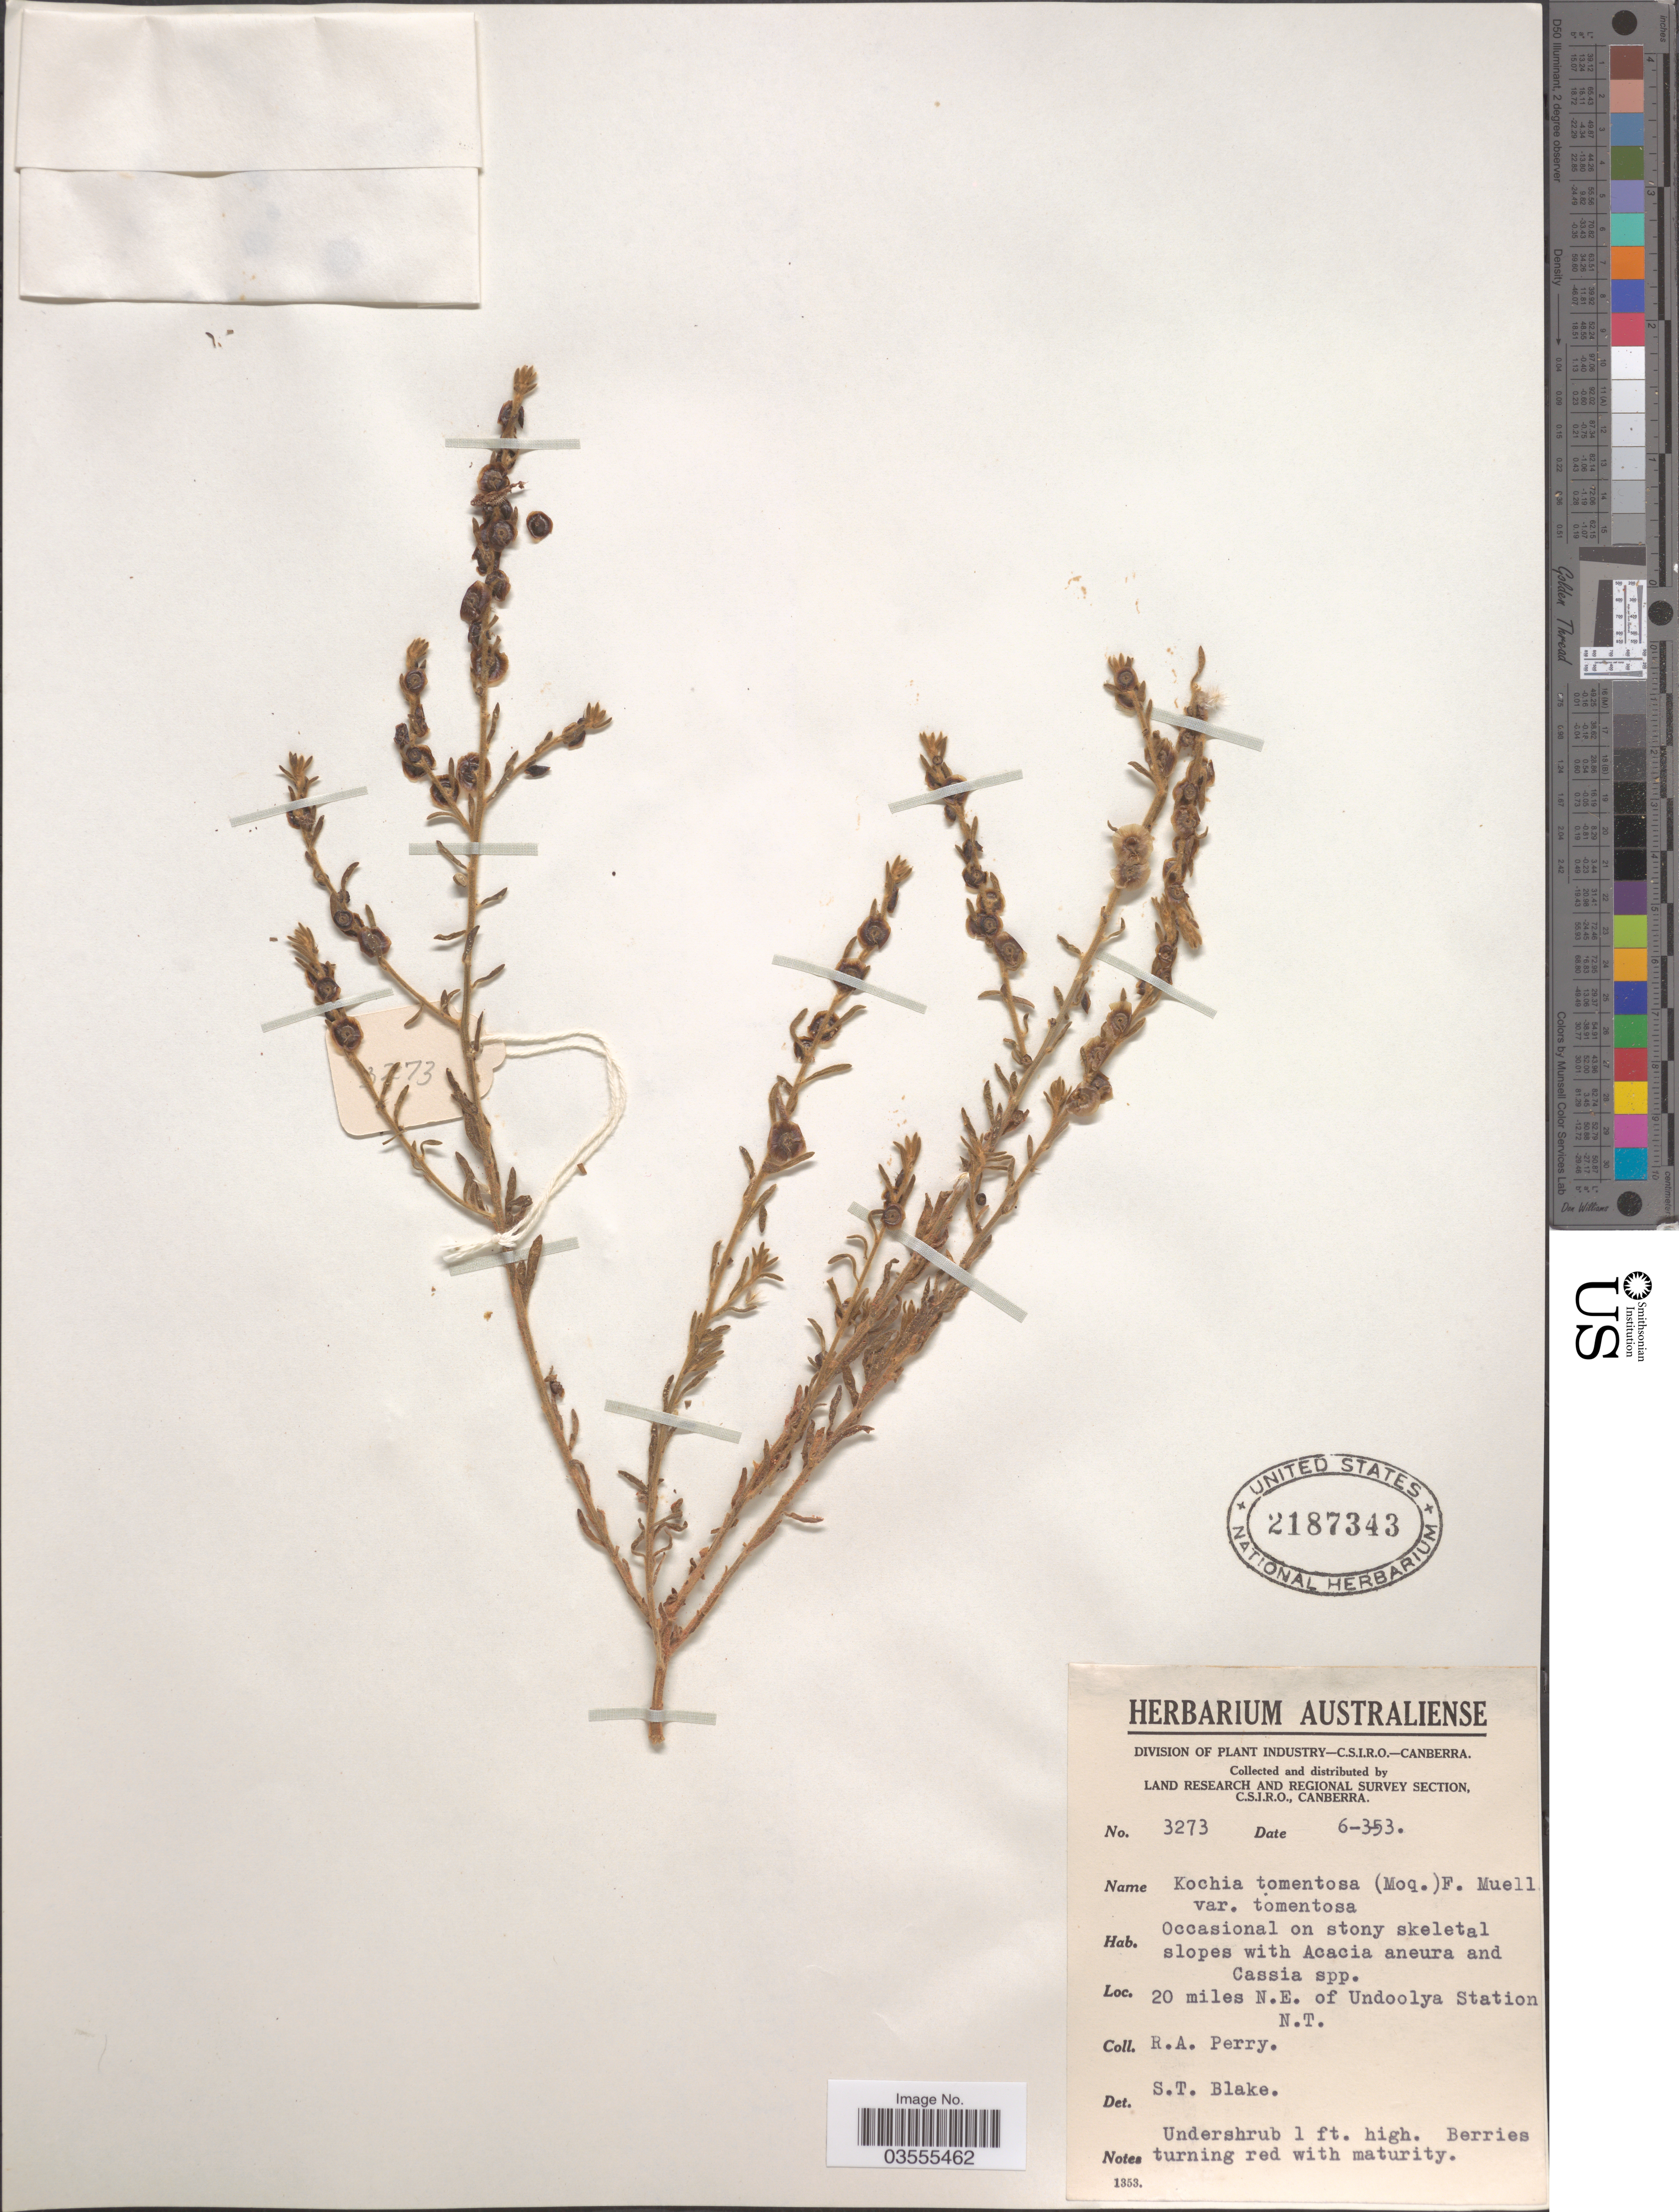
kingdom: Plantae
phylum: Tracheophyta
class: Magnoliopsida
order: Caryophyllales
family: Amaranthaceae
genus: Maireana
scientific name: Maireana villosa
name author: (Lindl.) Paul G. Wilson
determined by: Wilson, Paul G.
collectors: Perry, R. A.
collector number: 3273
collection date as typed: Transcribed d/m/y: 6/3/53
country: Australia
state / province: Northern Territory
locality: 20 miles N. E. of Undoolya Station.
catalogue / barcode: US 2187343